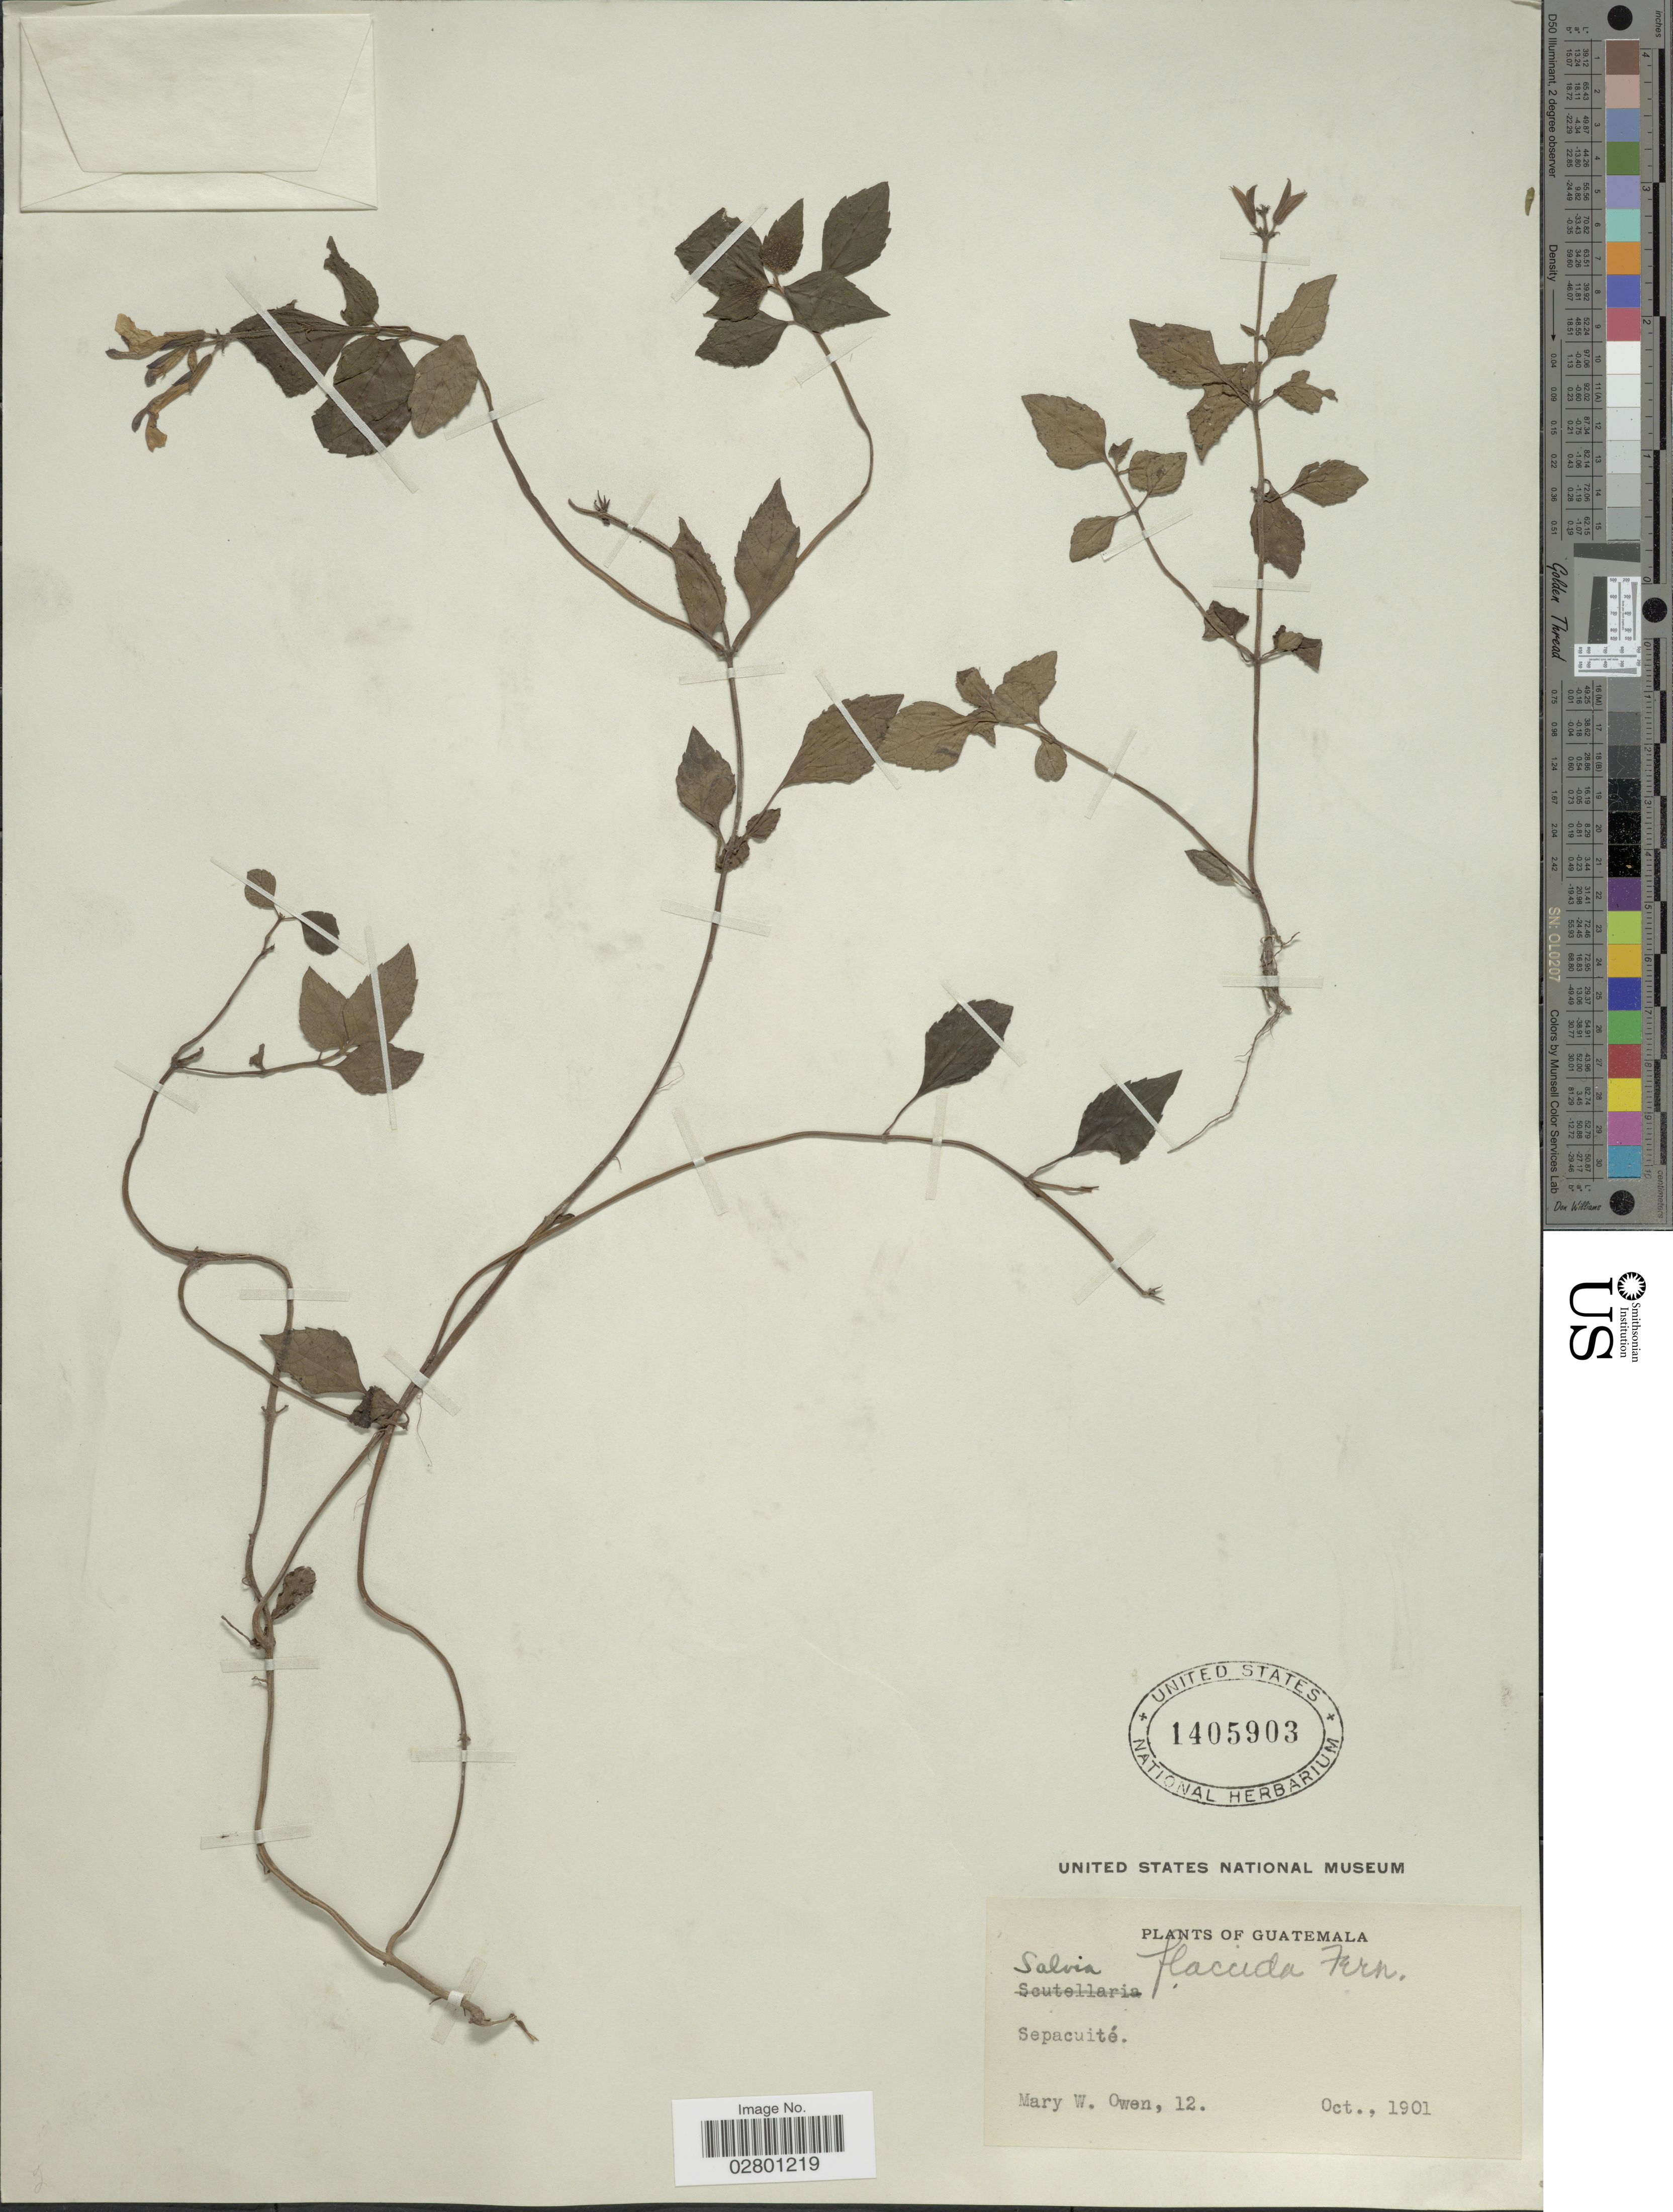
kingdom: Plantae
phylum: Tracheophyta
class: Magnoliopsida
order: Lamiales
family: Lamiaceae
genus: Salvia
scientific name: Salvia flaccida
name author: Fernald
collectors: M. W. Owen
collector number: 12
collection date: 1901-10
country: Guatemala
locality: Sepacuité.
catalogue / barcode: US 1405903